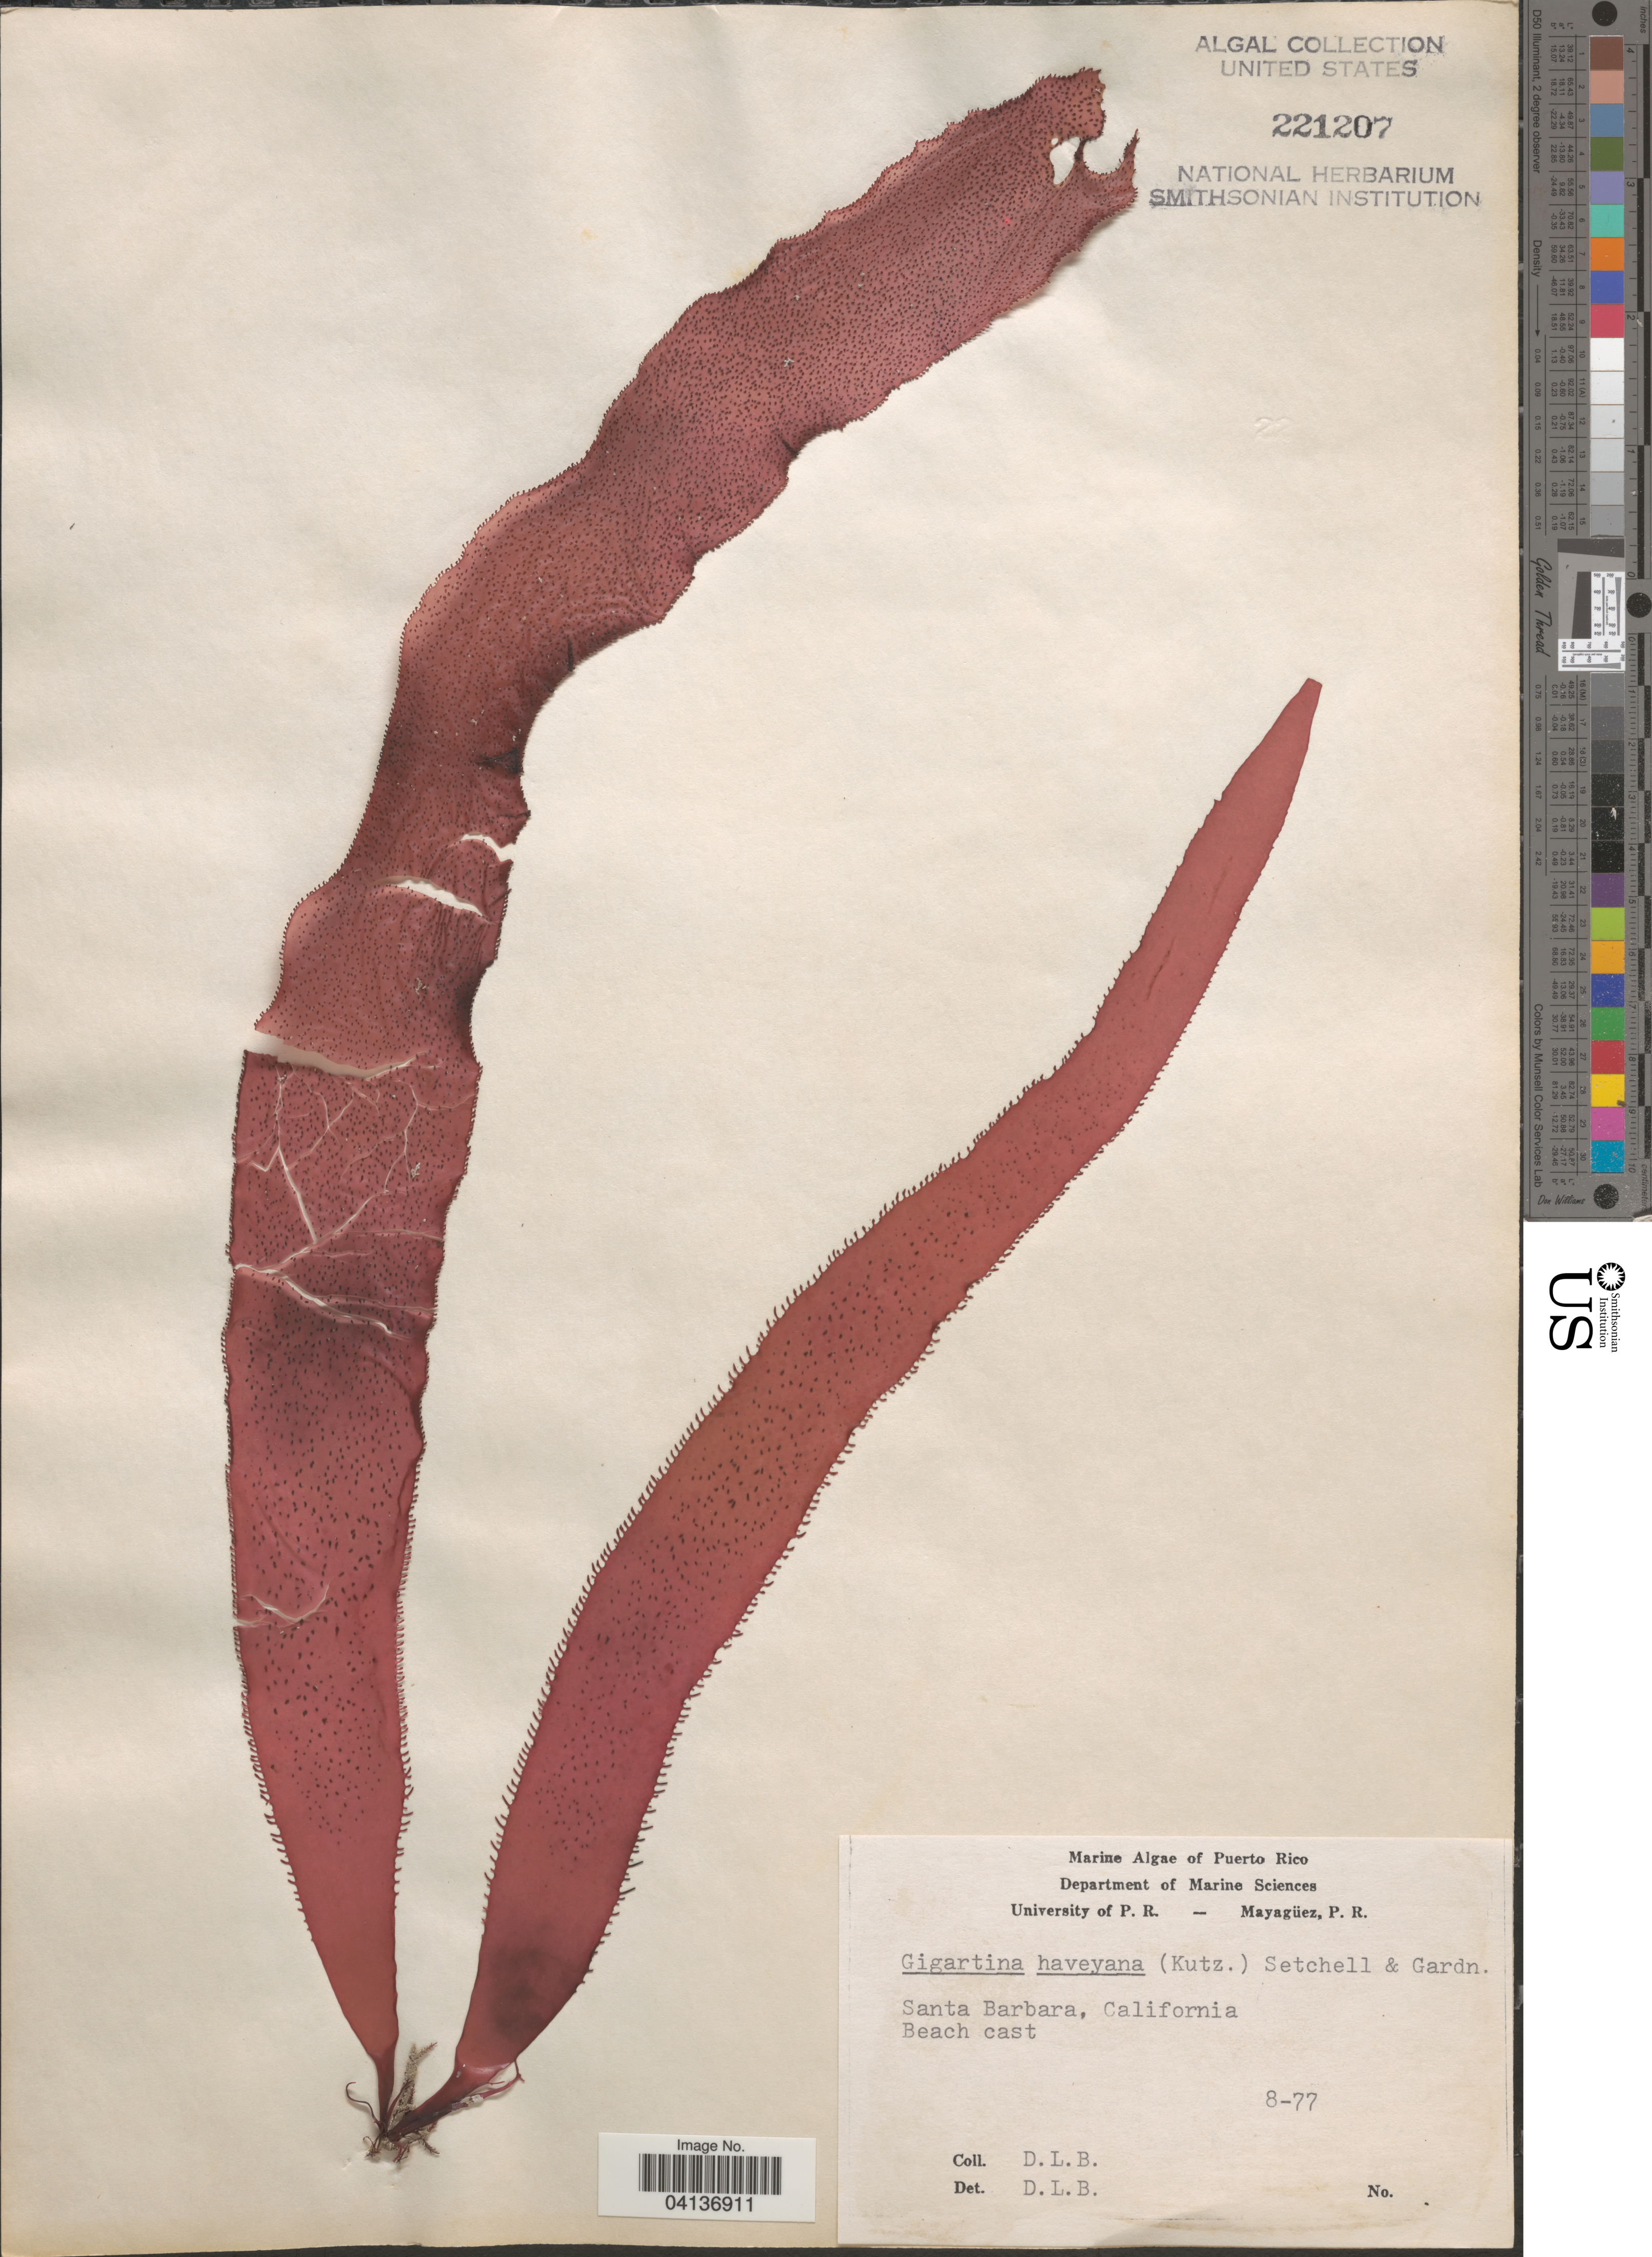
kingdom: Plantae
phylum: Rhodophyta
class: Florideophyceae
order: Gigartinales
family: Gigartinaceae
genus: Chondracanthus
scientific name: Chondracanthus harveyanus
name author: (Kütz.) Guiry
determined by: Algae name updating Project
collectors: D. L. B.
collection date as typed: Transcribed d/m/y: /8/77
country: United States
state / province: California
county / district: Santa Barbara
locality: Santa Barbara. Beach cast.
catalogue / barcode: US 221207